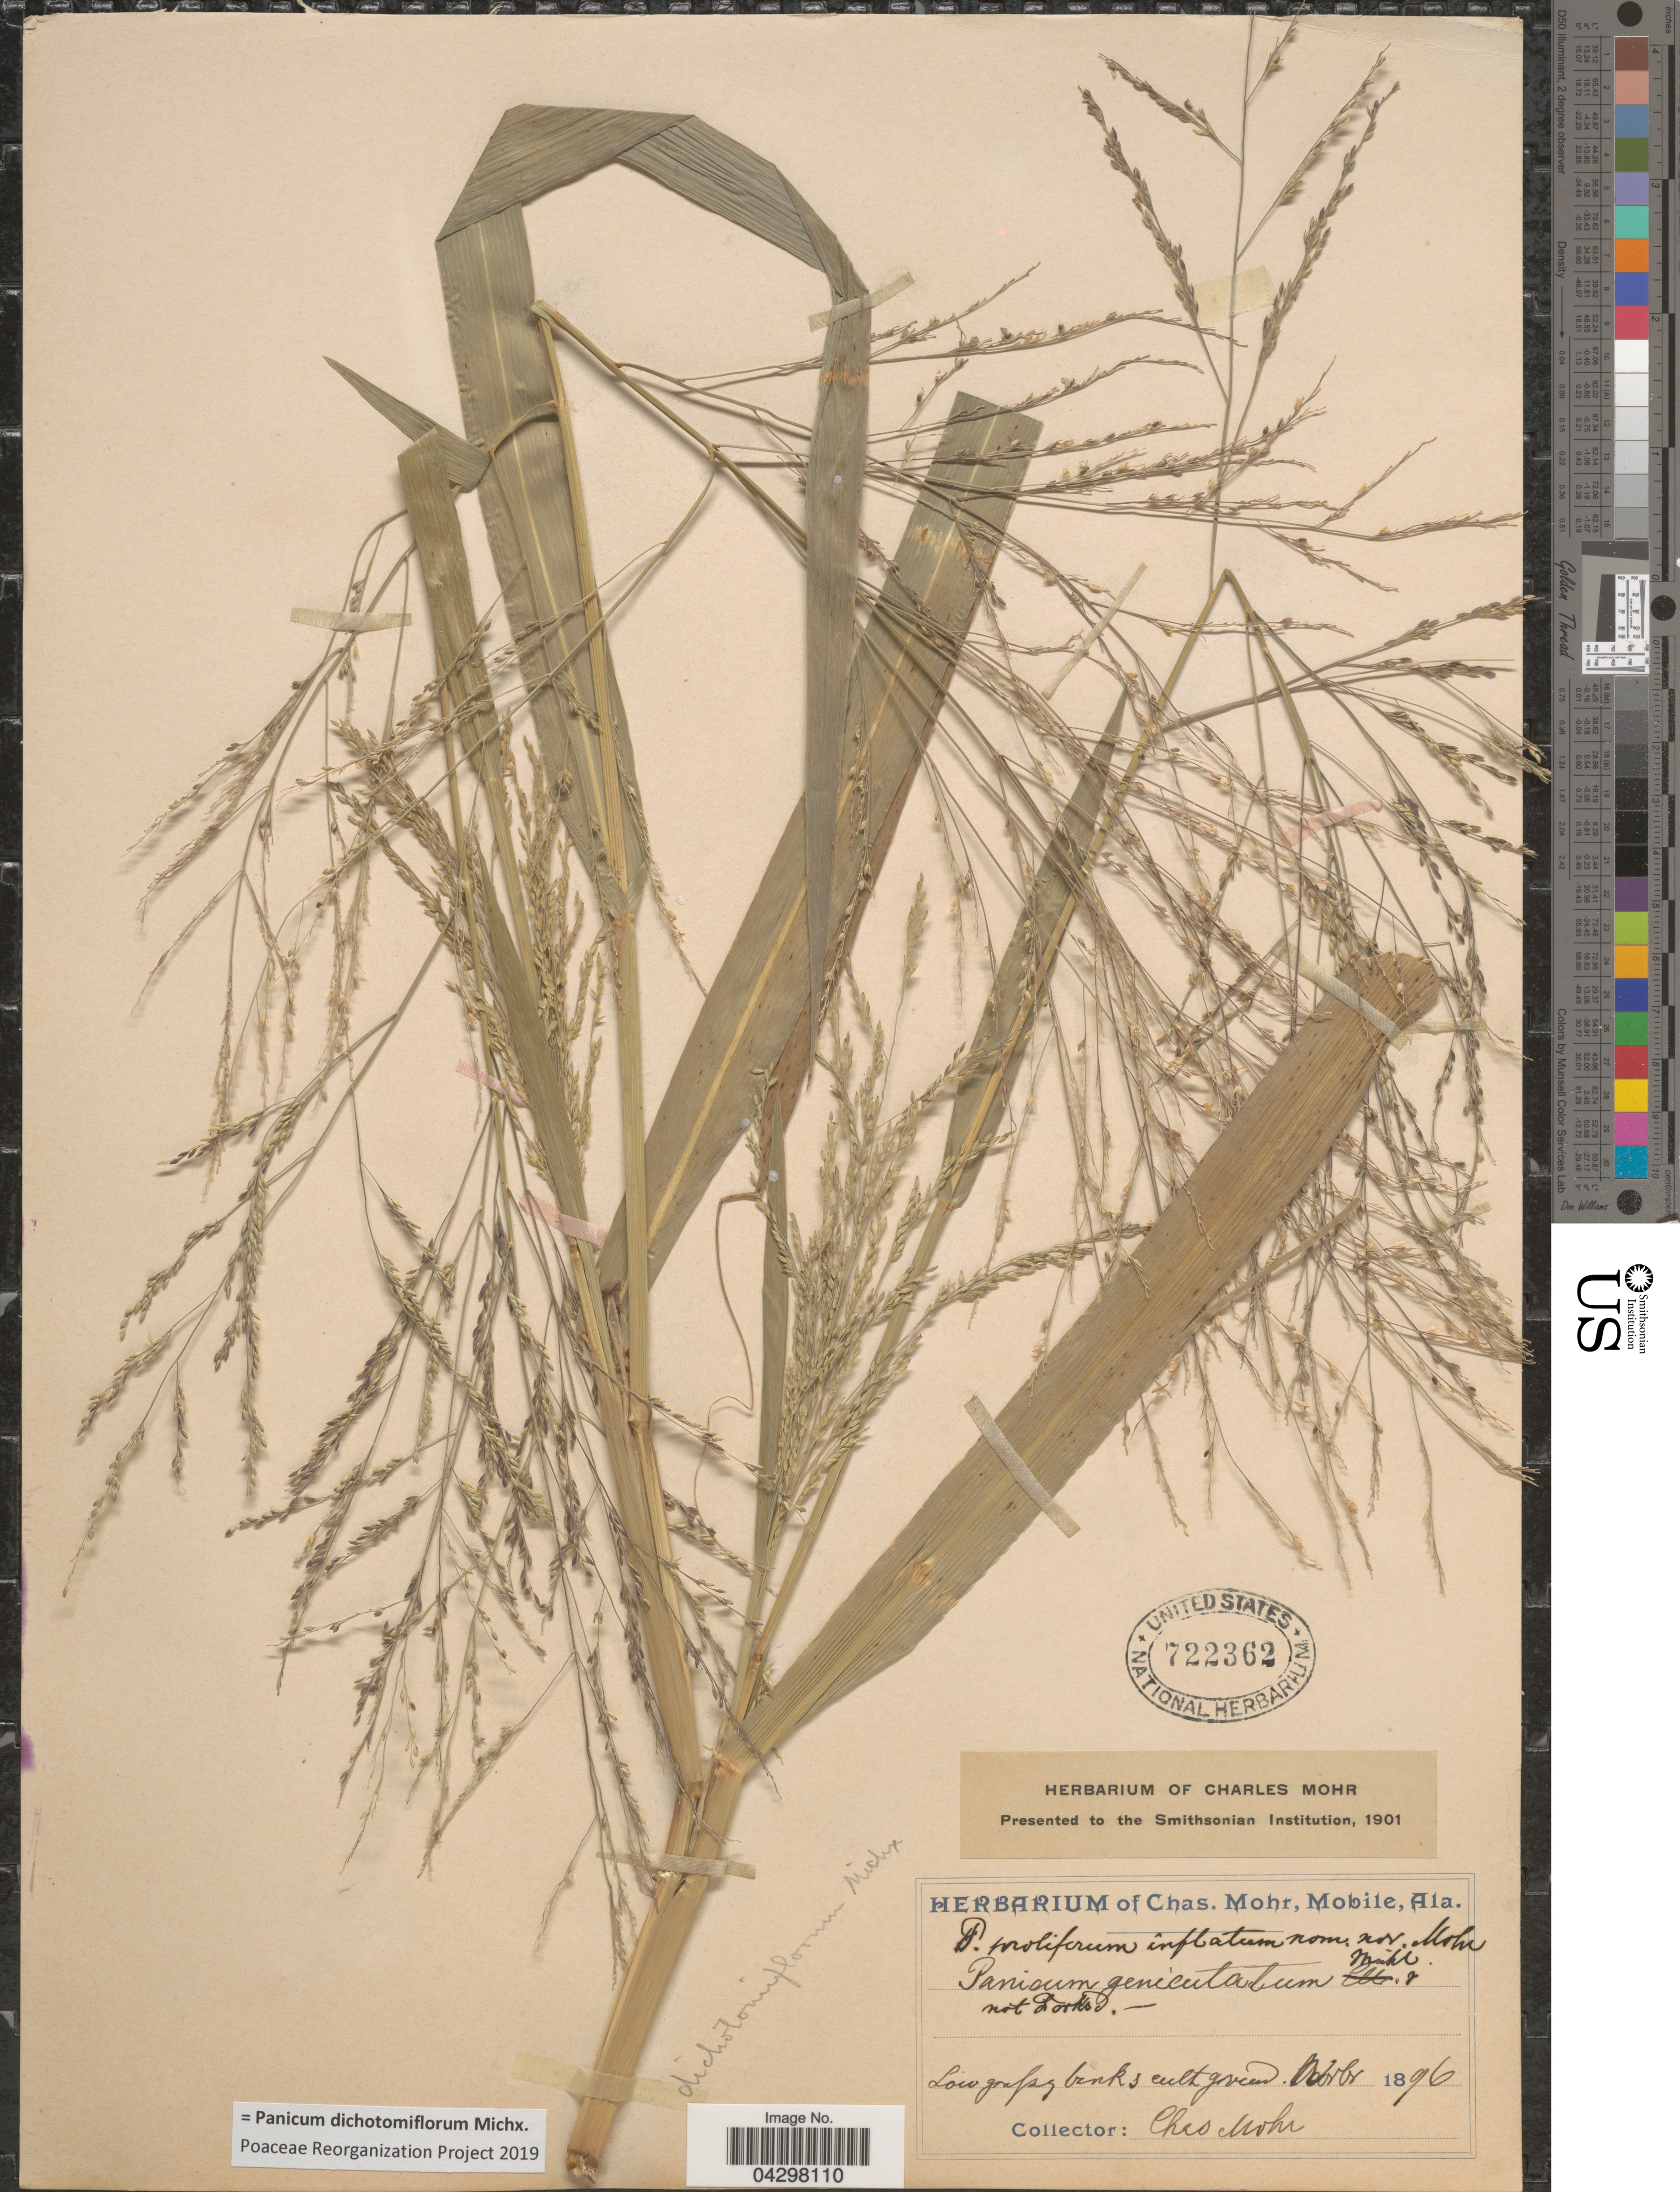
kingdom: Plantae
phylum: Tracheophyta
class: Liliopsida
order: Poales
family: Poaceae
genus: Panicum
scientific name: Panicum dichotomiflorum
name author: Michx.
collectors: Mohr, C. T. (herbarium)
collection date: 1896-09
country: United States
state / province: Alabama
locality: Low grassy banks cult ground.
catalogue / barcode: US 722362